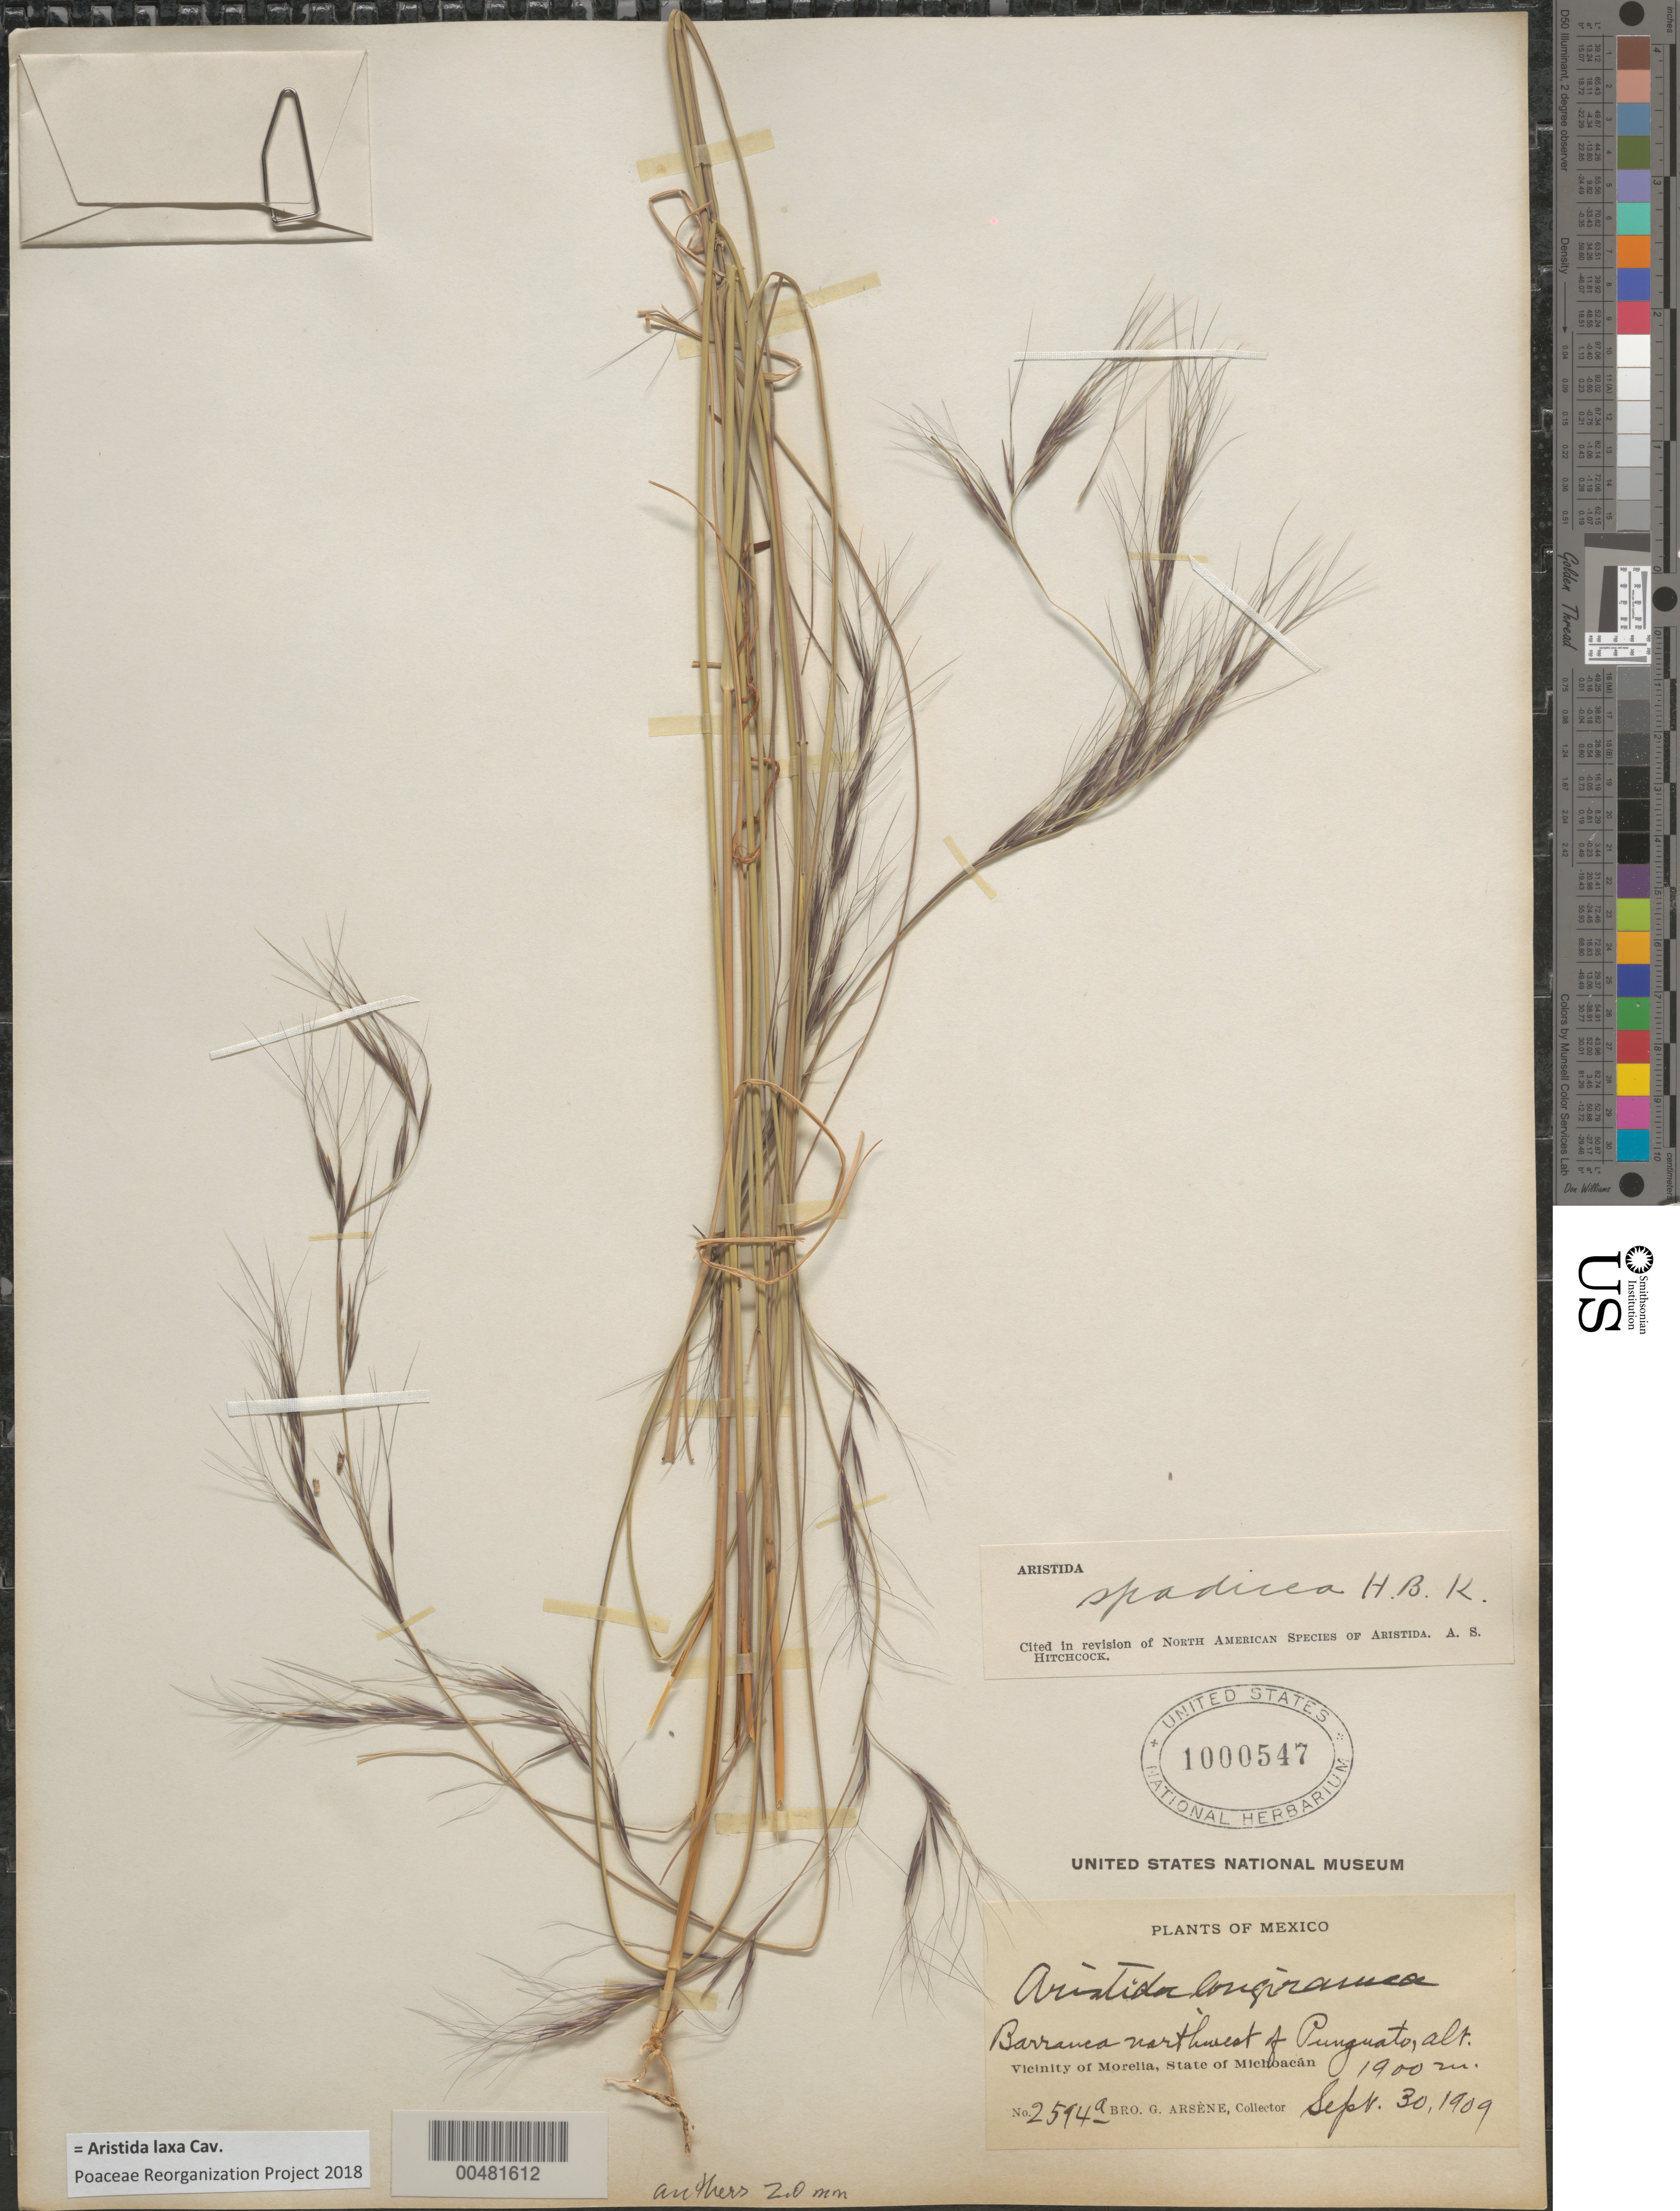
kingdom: Plantae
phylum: Tracheophyta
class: Liliopsida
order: Poales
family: Poaceae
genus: Aristida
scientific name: Aristida laxa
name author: Cav.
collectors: Bro. G. Arsène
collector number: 2594a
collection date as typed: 30 Sep 1909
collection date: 1909-09-30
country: Mexico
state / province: Michoacán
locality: Barranca NW of Punguato, vicinity of Morelia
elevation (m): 1900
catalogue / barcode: US 1000547